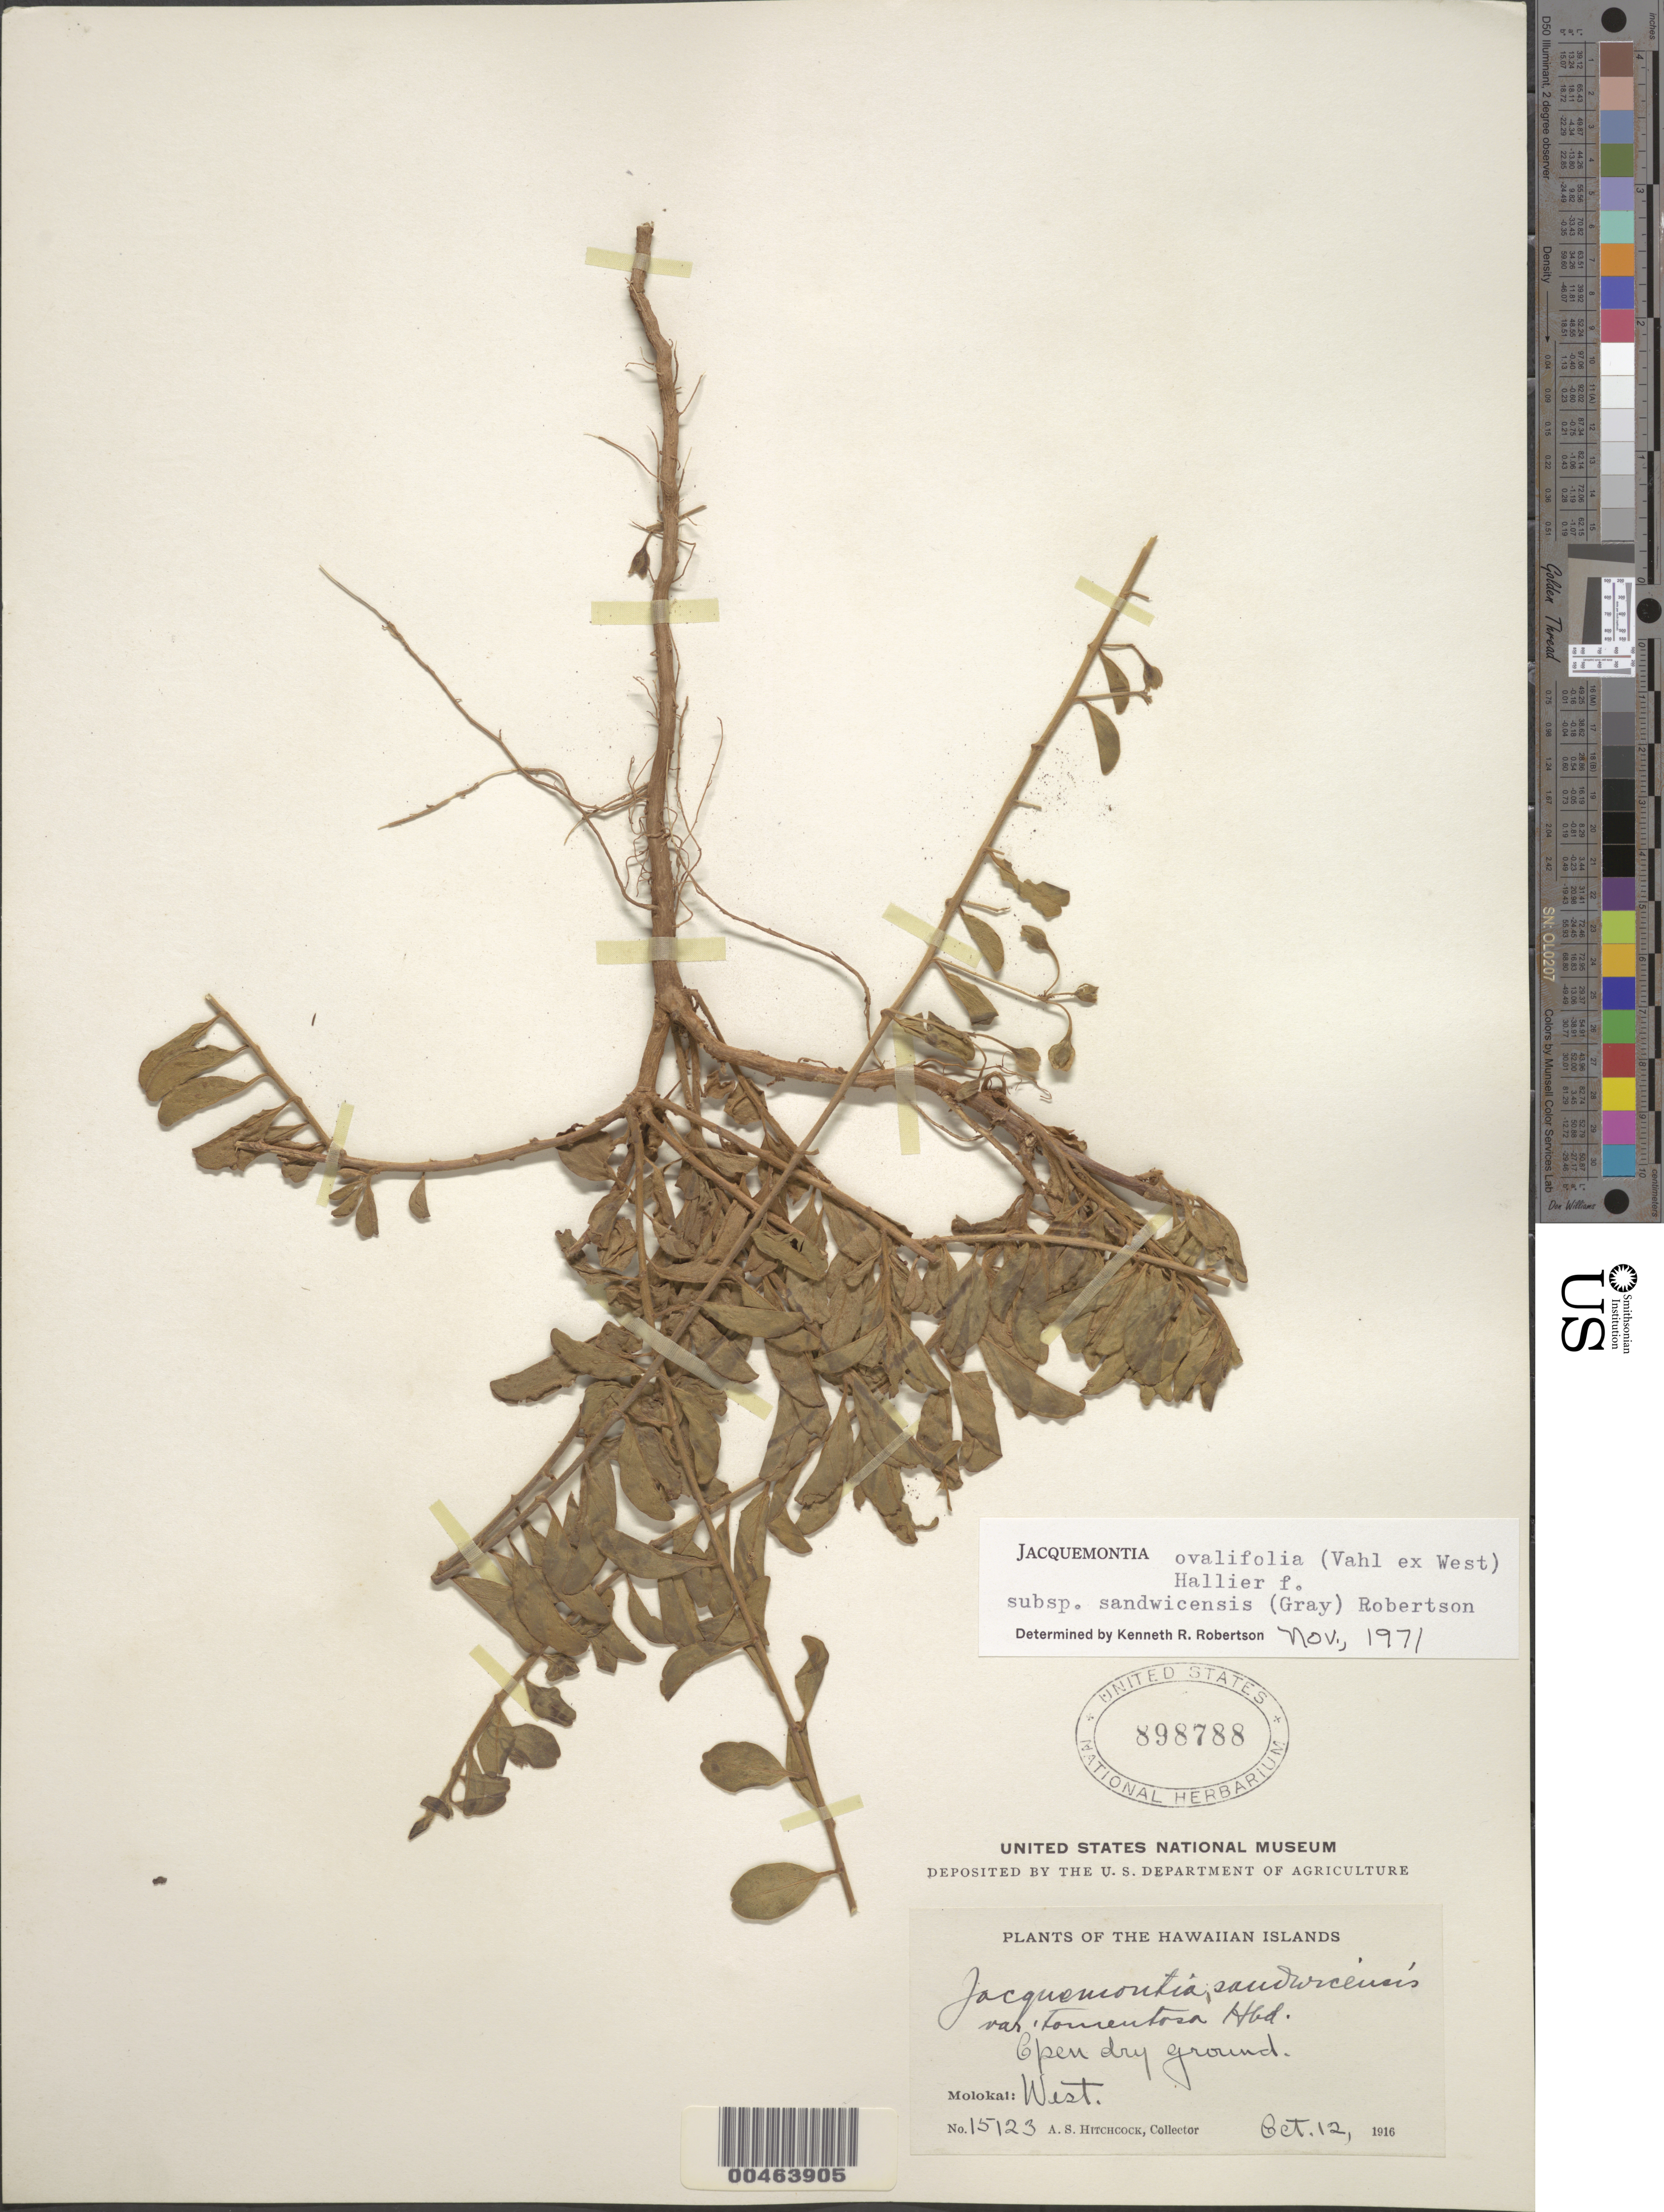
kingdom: Plantae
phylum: Tracheophyta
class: Magnoliopsida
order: Solanales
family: Convolvulaceae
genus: Jacquemontia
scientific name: Jacquemontia sandwicensis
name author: A. Gray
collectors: A. S. Hitchcock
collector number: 15123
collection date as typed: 12 Oct 1916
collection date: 1916-10-12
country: United States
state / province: Hawaii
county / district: Maui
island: Moloka'i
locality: West Molokai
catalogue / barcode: US 898788